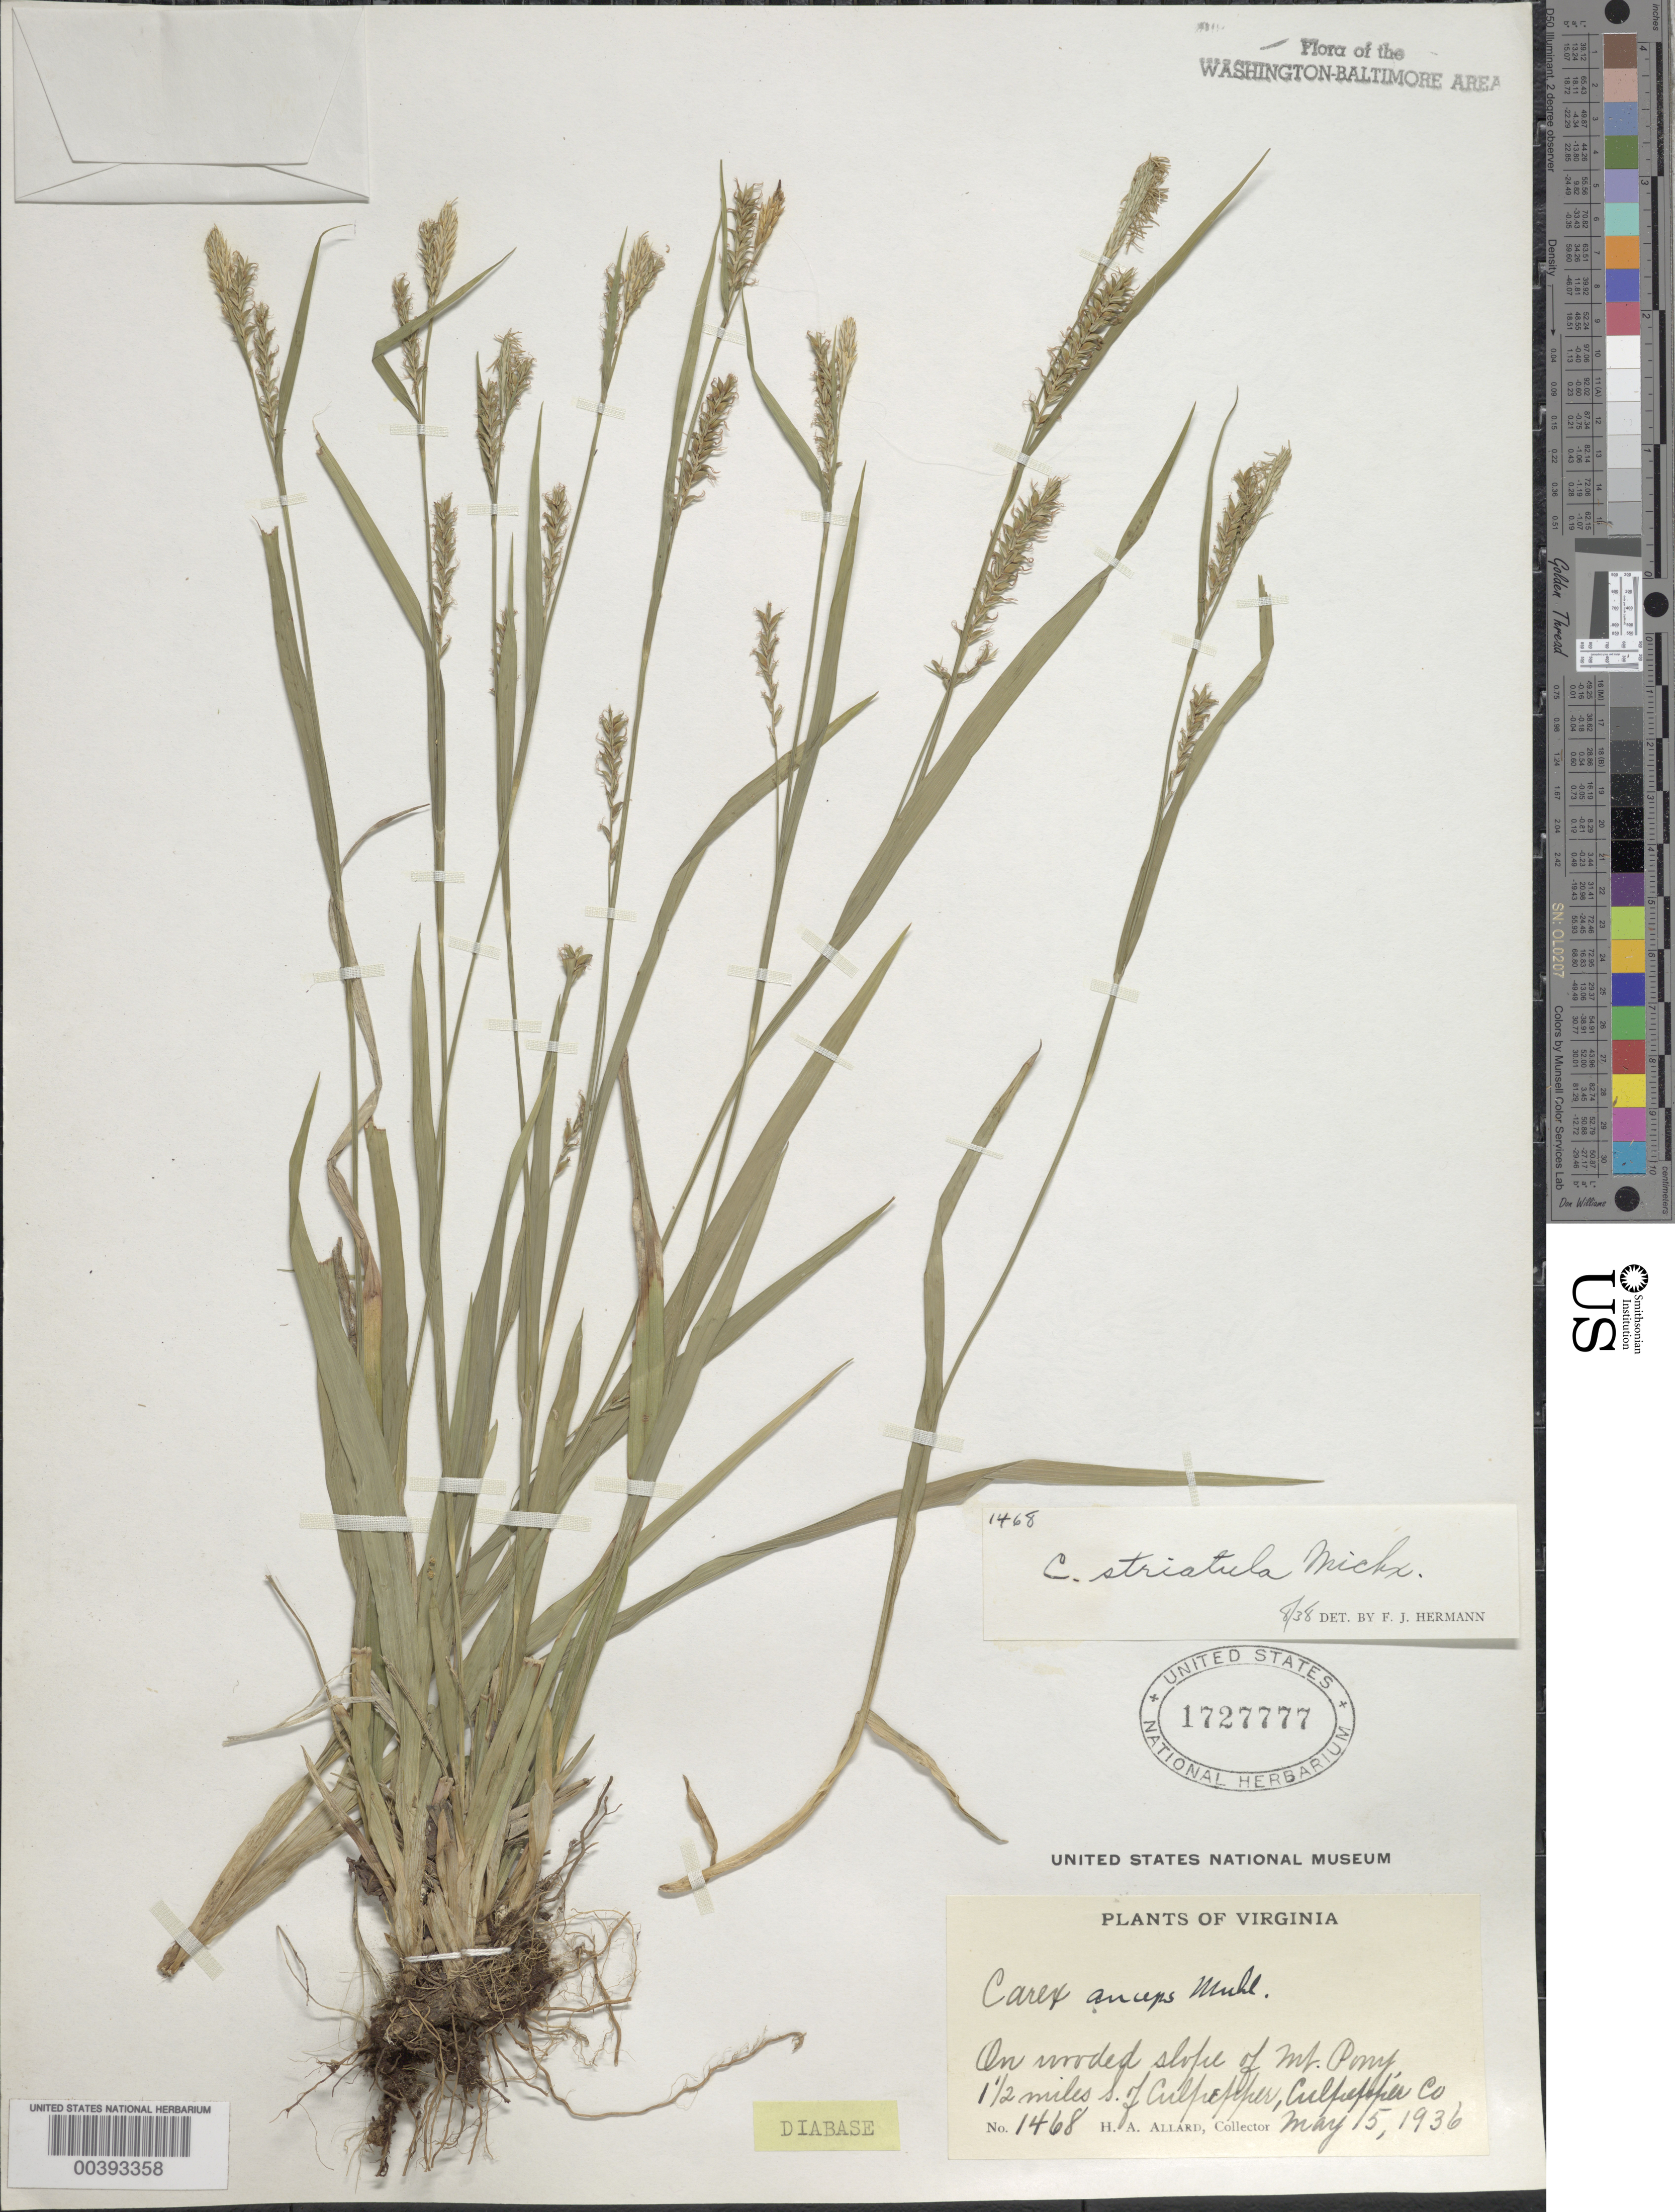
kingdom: Plantae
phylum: Tracheophyta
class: Liliopsida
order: Poales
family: Cyperaceae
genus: Carex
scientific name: Carex striatula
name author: Michx.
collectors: H. A. Allard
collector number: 1468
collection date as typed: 15 May 1936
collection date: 1936-05-15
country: United States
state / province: Virginia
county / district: Culpeper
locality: Mount Pony, near Culpepper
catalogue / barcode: US 1727777